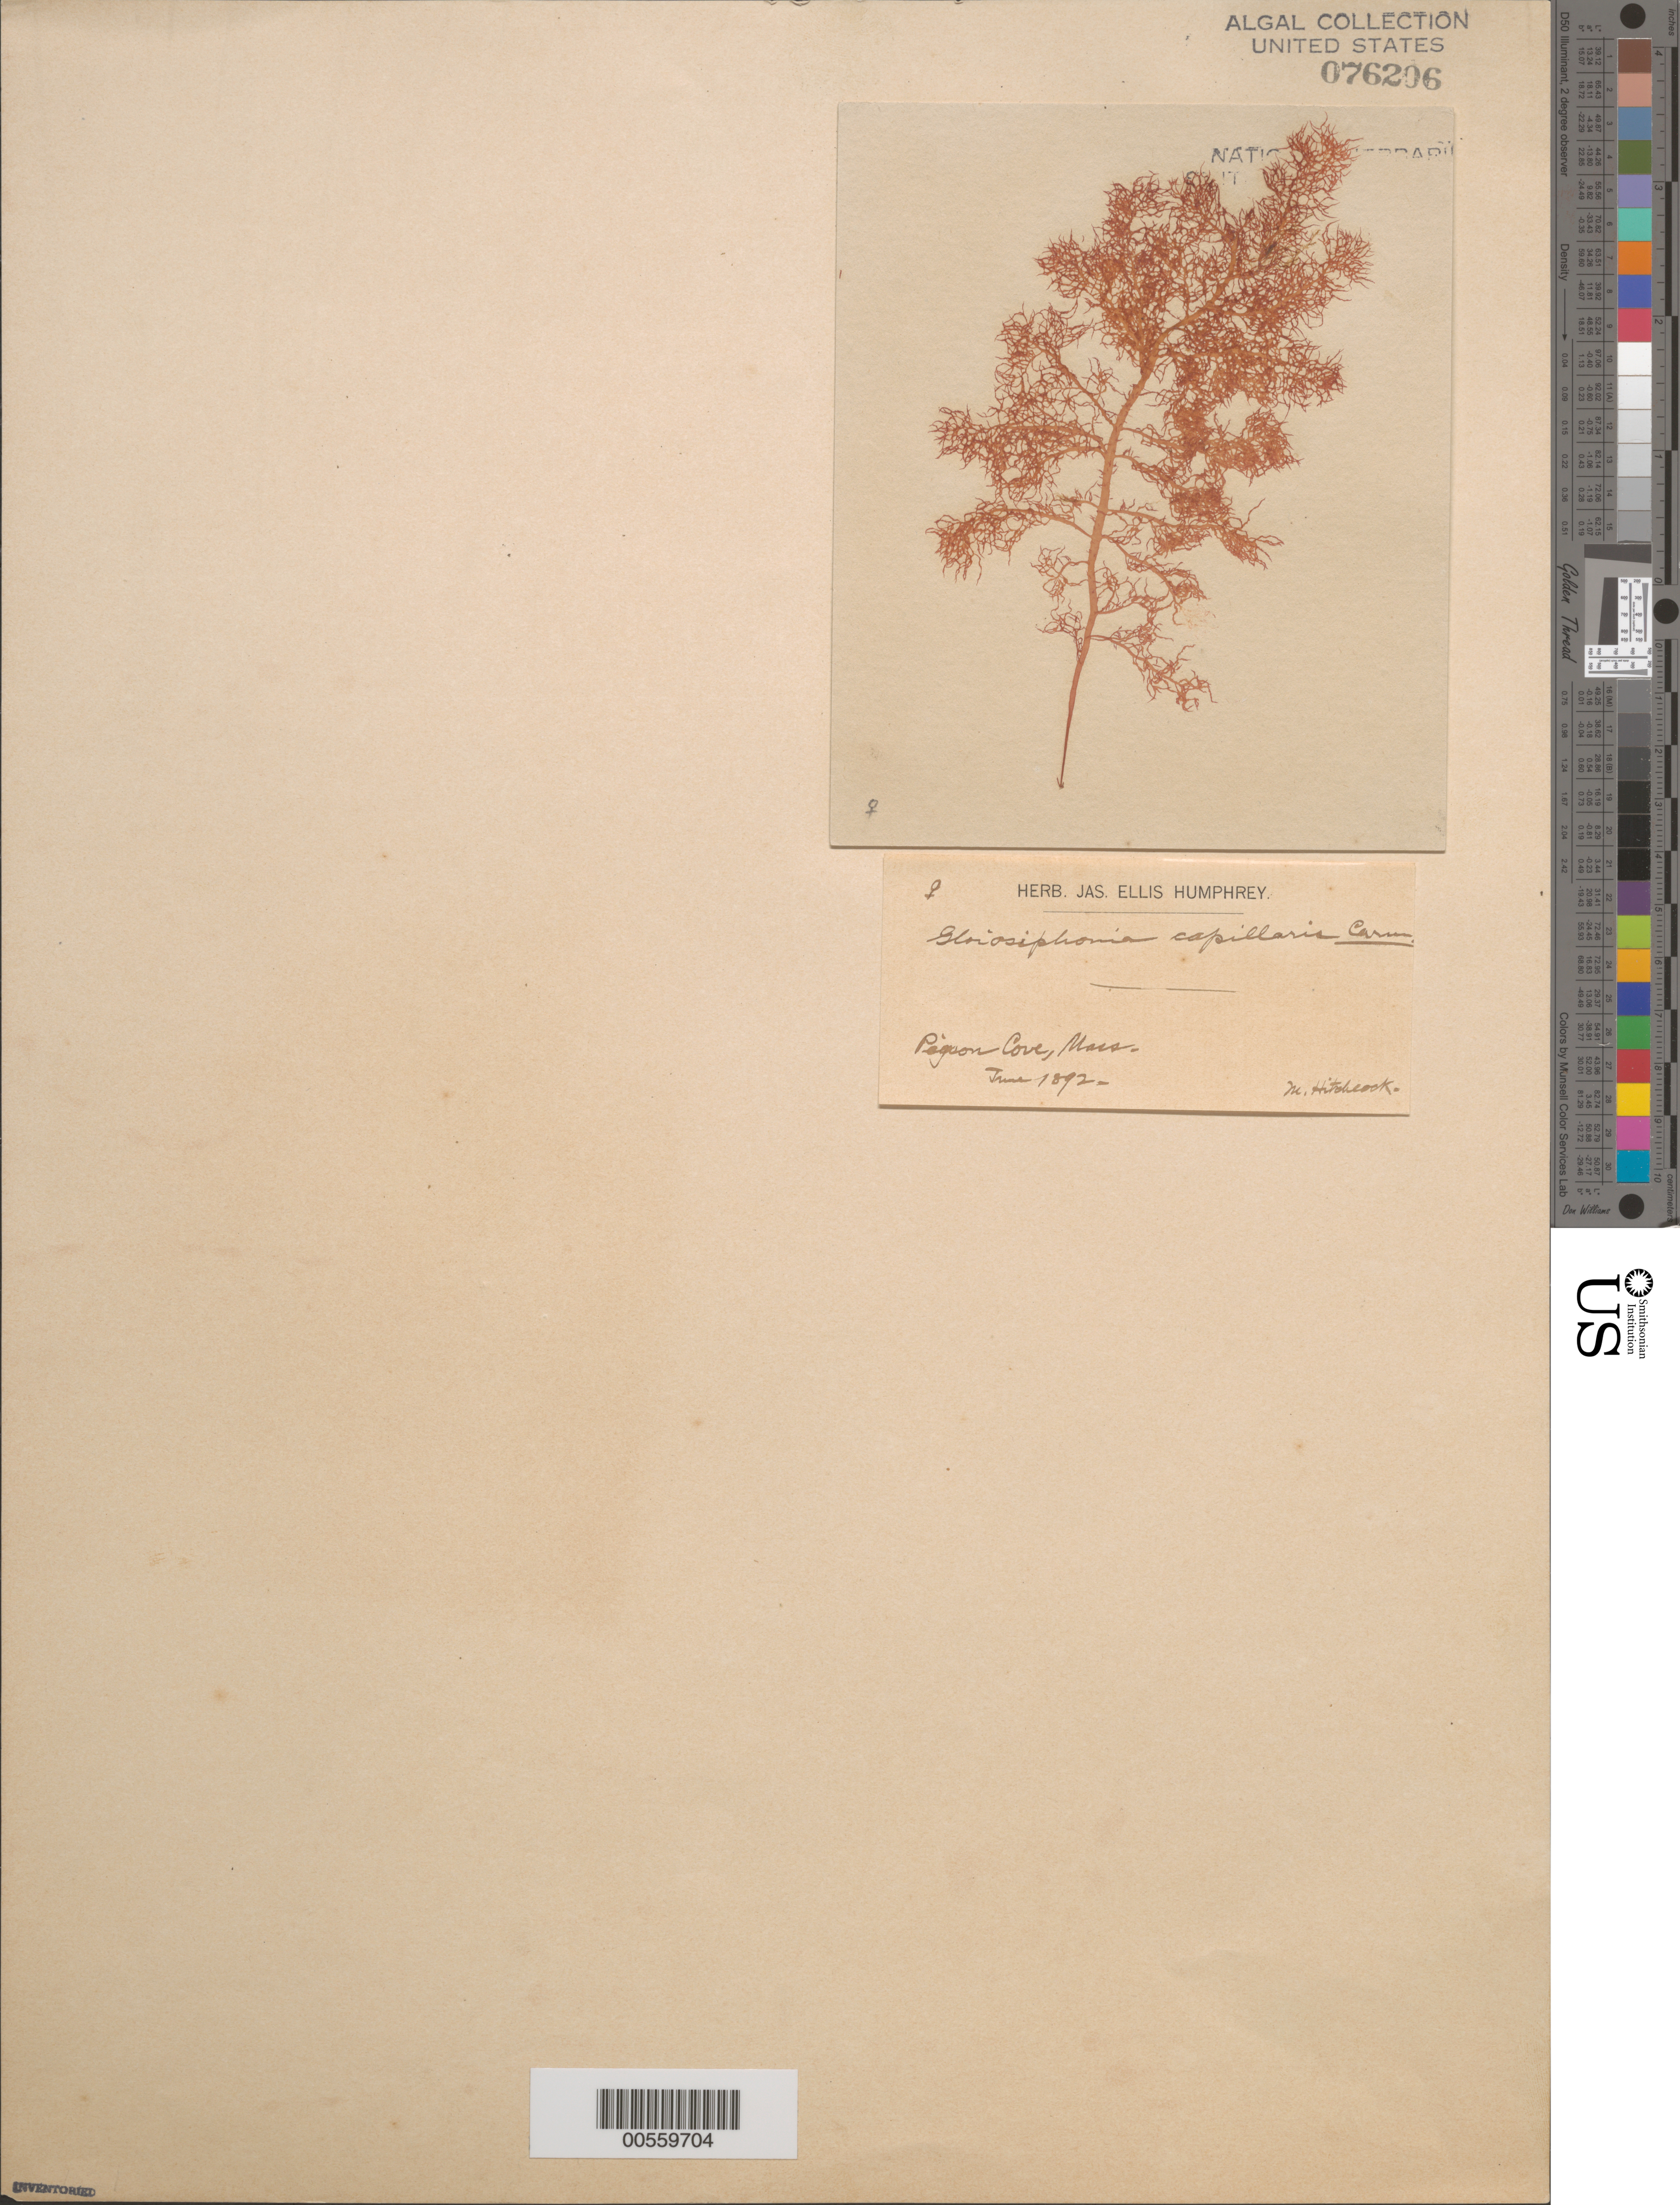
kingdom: Plantae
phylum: Rhodophyta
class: Florideophyceae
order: Gigartinales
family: Gloiosiphoniaceae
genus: Gloiosiphonia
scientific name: Gloiosiphonia capillaris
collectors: M. Hitchcock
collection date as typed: Jun 1892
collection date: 1892-06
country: United States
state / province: Massachusetts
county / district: Essex County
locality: Pigeon Cove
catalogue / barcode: US 76206